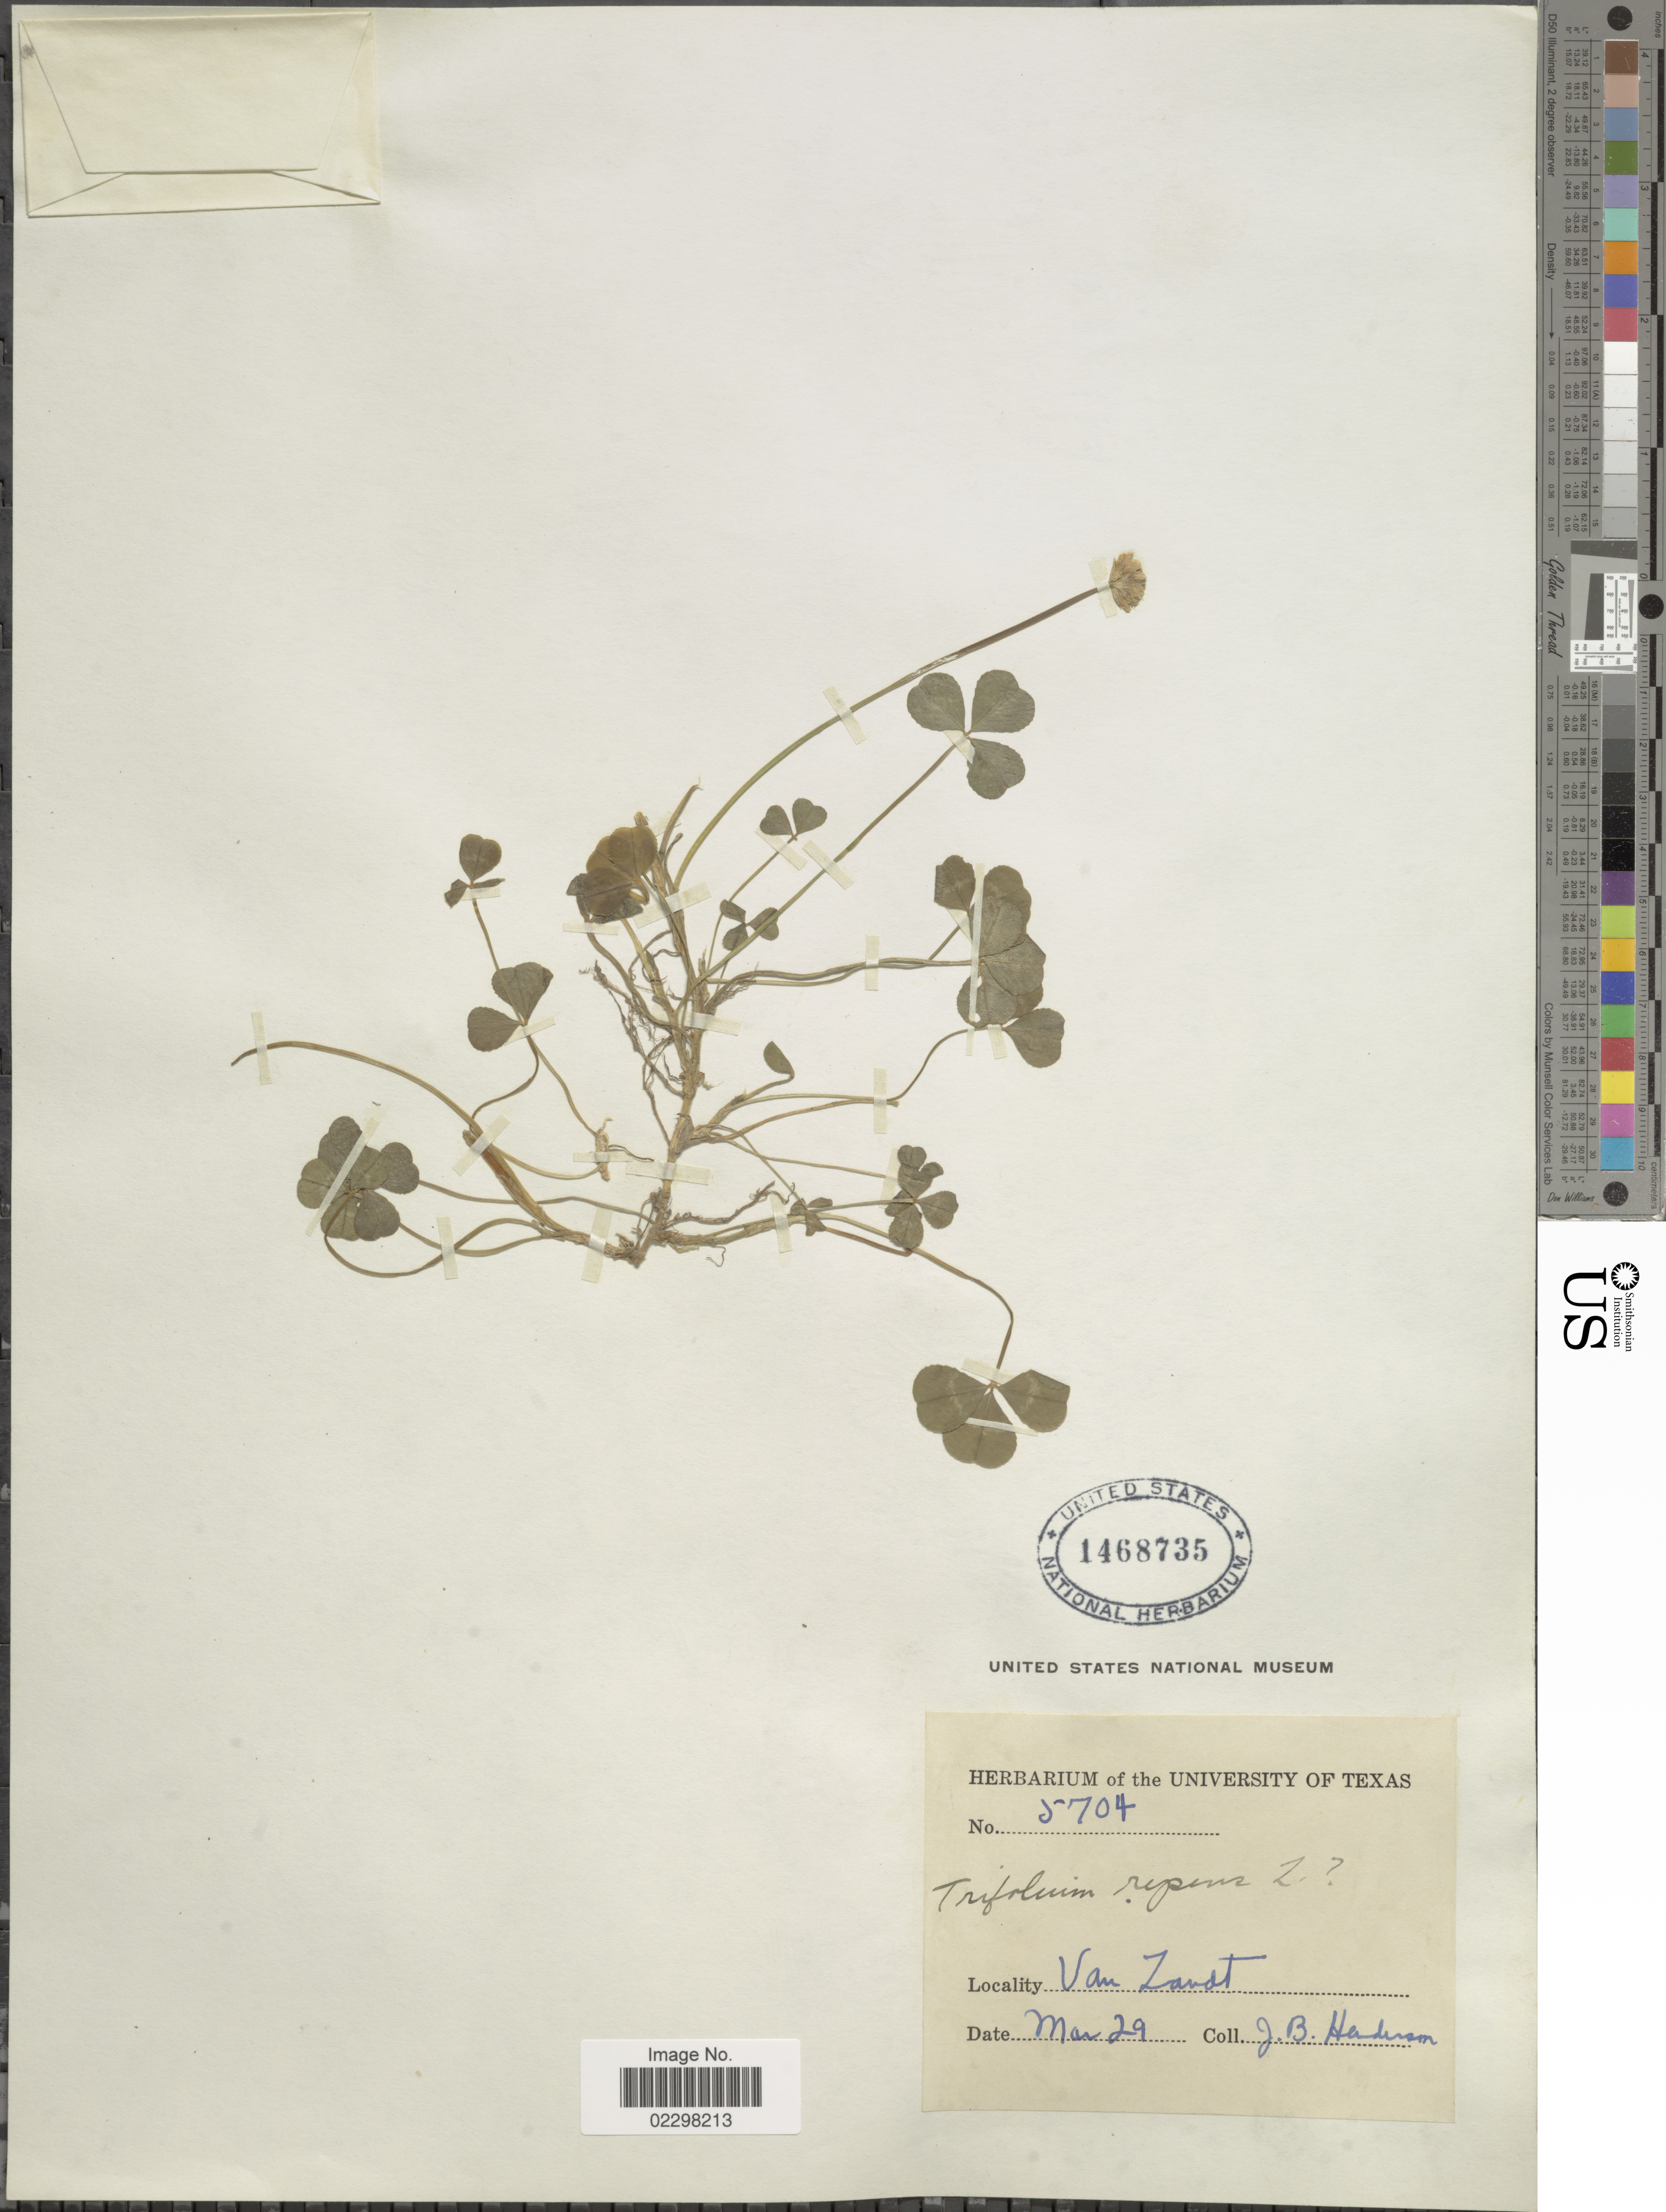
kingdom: Plantae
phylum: Tracheophyta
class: Magnoliopsida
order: Fabales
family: Fabaceae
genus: Trifolium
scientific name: Trifolium repens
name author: L.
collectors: J. Henderson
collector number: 5704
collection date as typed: Transcribed d/m/y: /3/29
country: United States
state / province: Texas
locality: Van Zandt.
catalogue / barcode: US 1468735